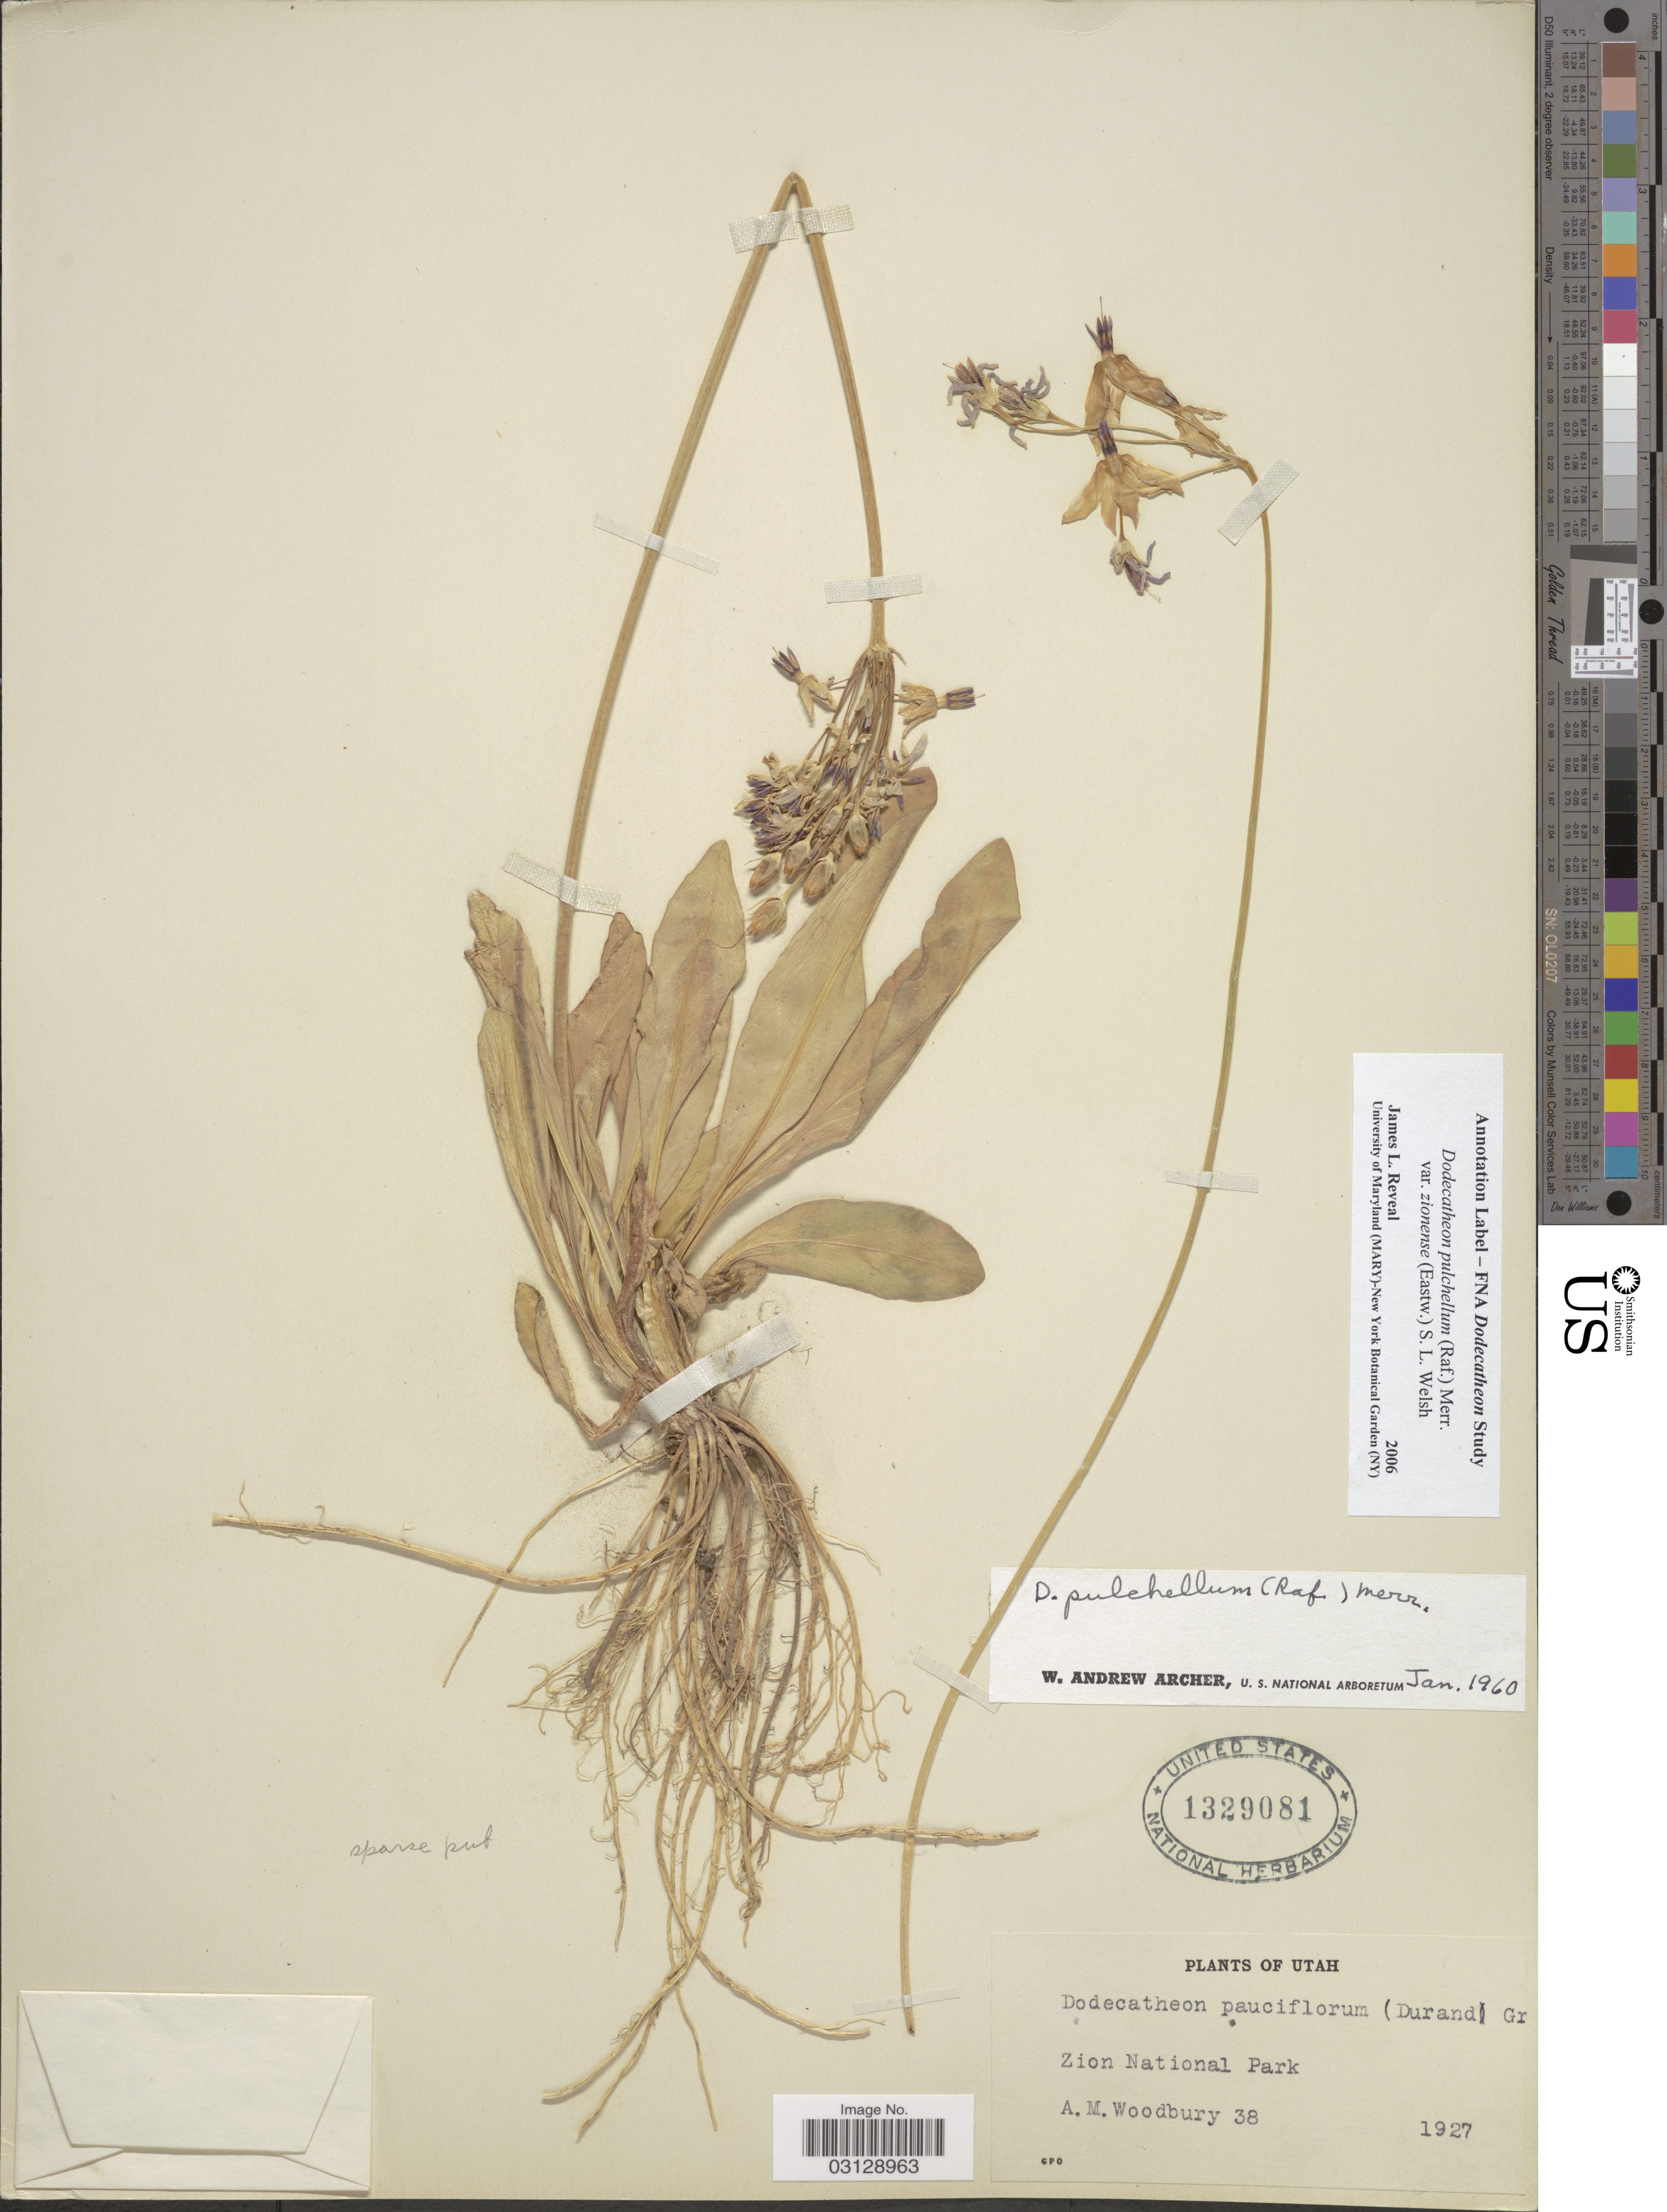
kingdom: Plantae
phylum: Tracheophyta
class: Magnoliopsida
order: Ericales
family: Primulaceae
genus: Dodecatheon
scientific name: Dodecatheon pulchellum var. zionense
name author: (Eastw.) Welsh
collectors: A. M. Woodbury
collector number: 38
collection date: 1927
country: United States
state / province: Utah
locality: Zion National Park.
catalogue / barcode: US 1329081